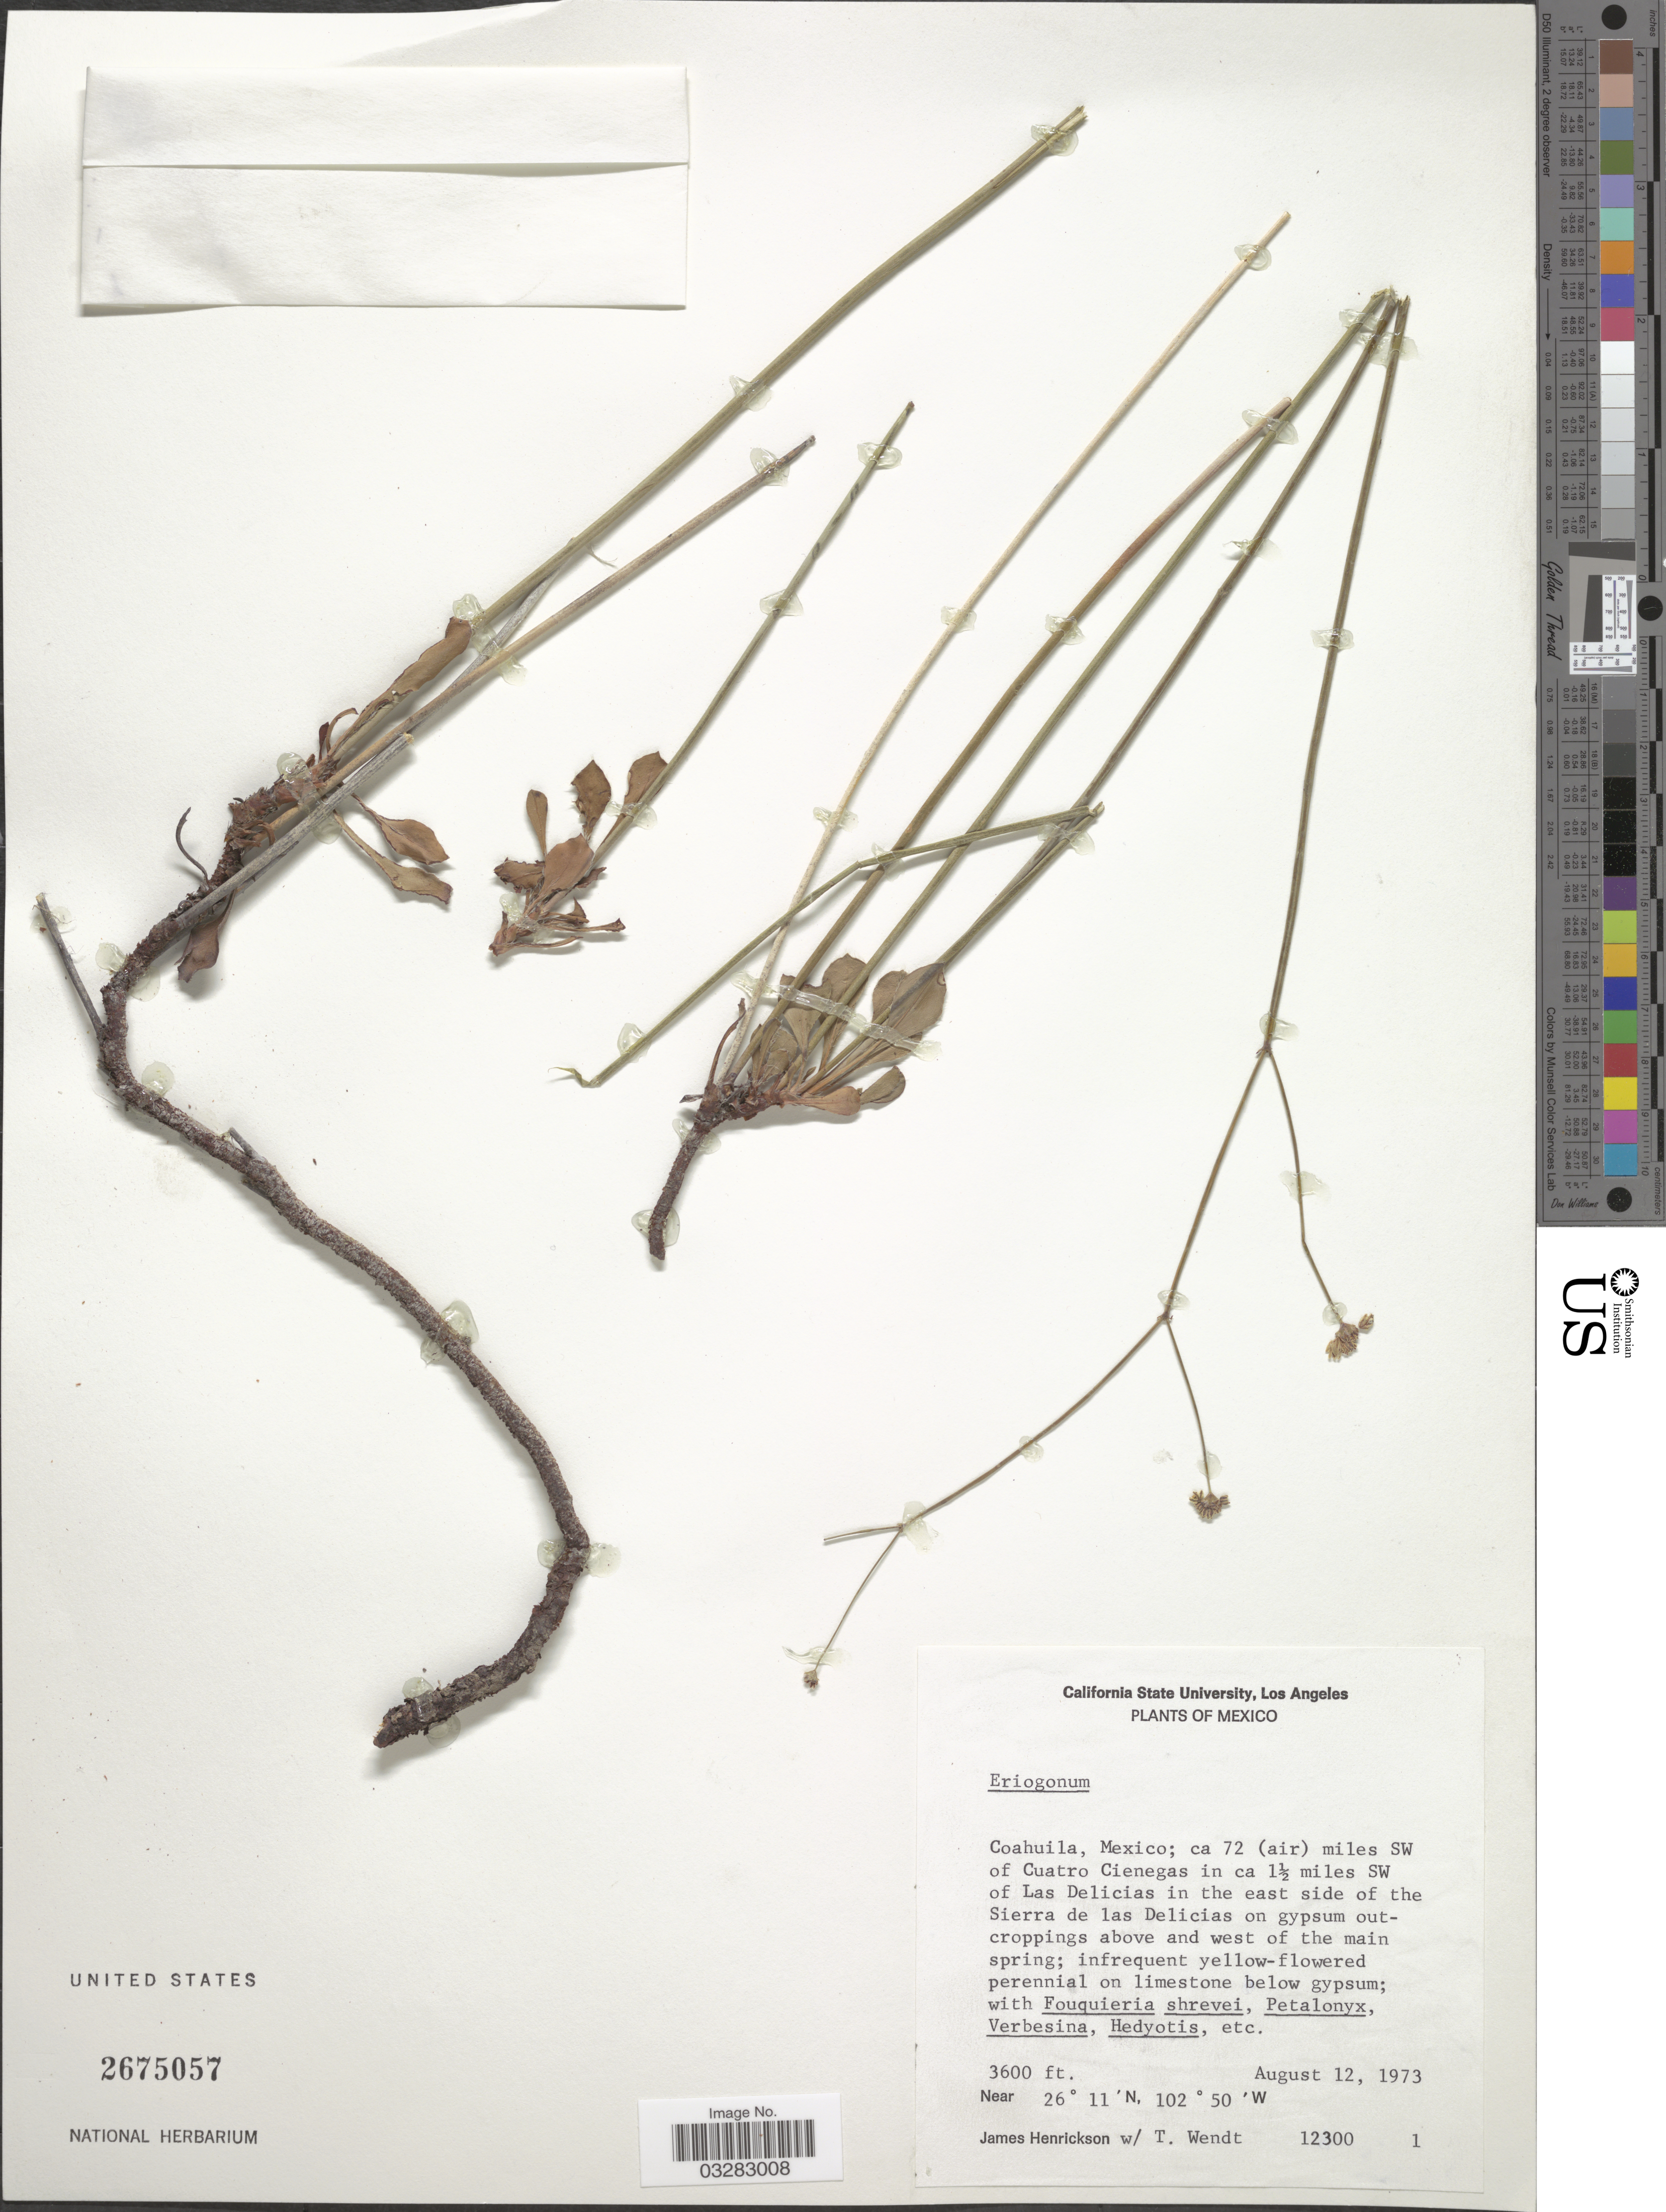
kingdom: Plantae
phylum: Tracheophyta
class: Magnoliopsida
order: Caryophyllales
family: Polygonaceae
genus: Eriogonum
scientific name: Eriogonum sp.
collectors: J. Henrickson & T. L. Wendt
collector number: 12300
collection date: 1973-08-12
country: Mexico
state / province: Coahuila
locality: Ca 72 (air) miles SW of Cuatro Cienegas in ca 1½ miles SW of Las Delicias in the east side of the Sierra de las Delicias on gypsum outcroppings above and west of the main spring.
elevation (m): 1097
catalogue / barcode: US 2675057